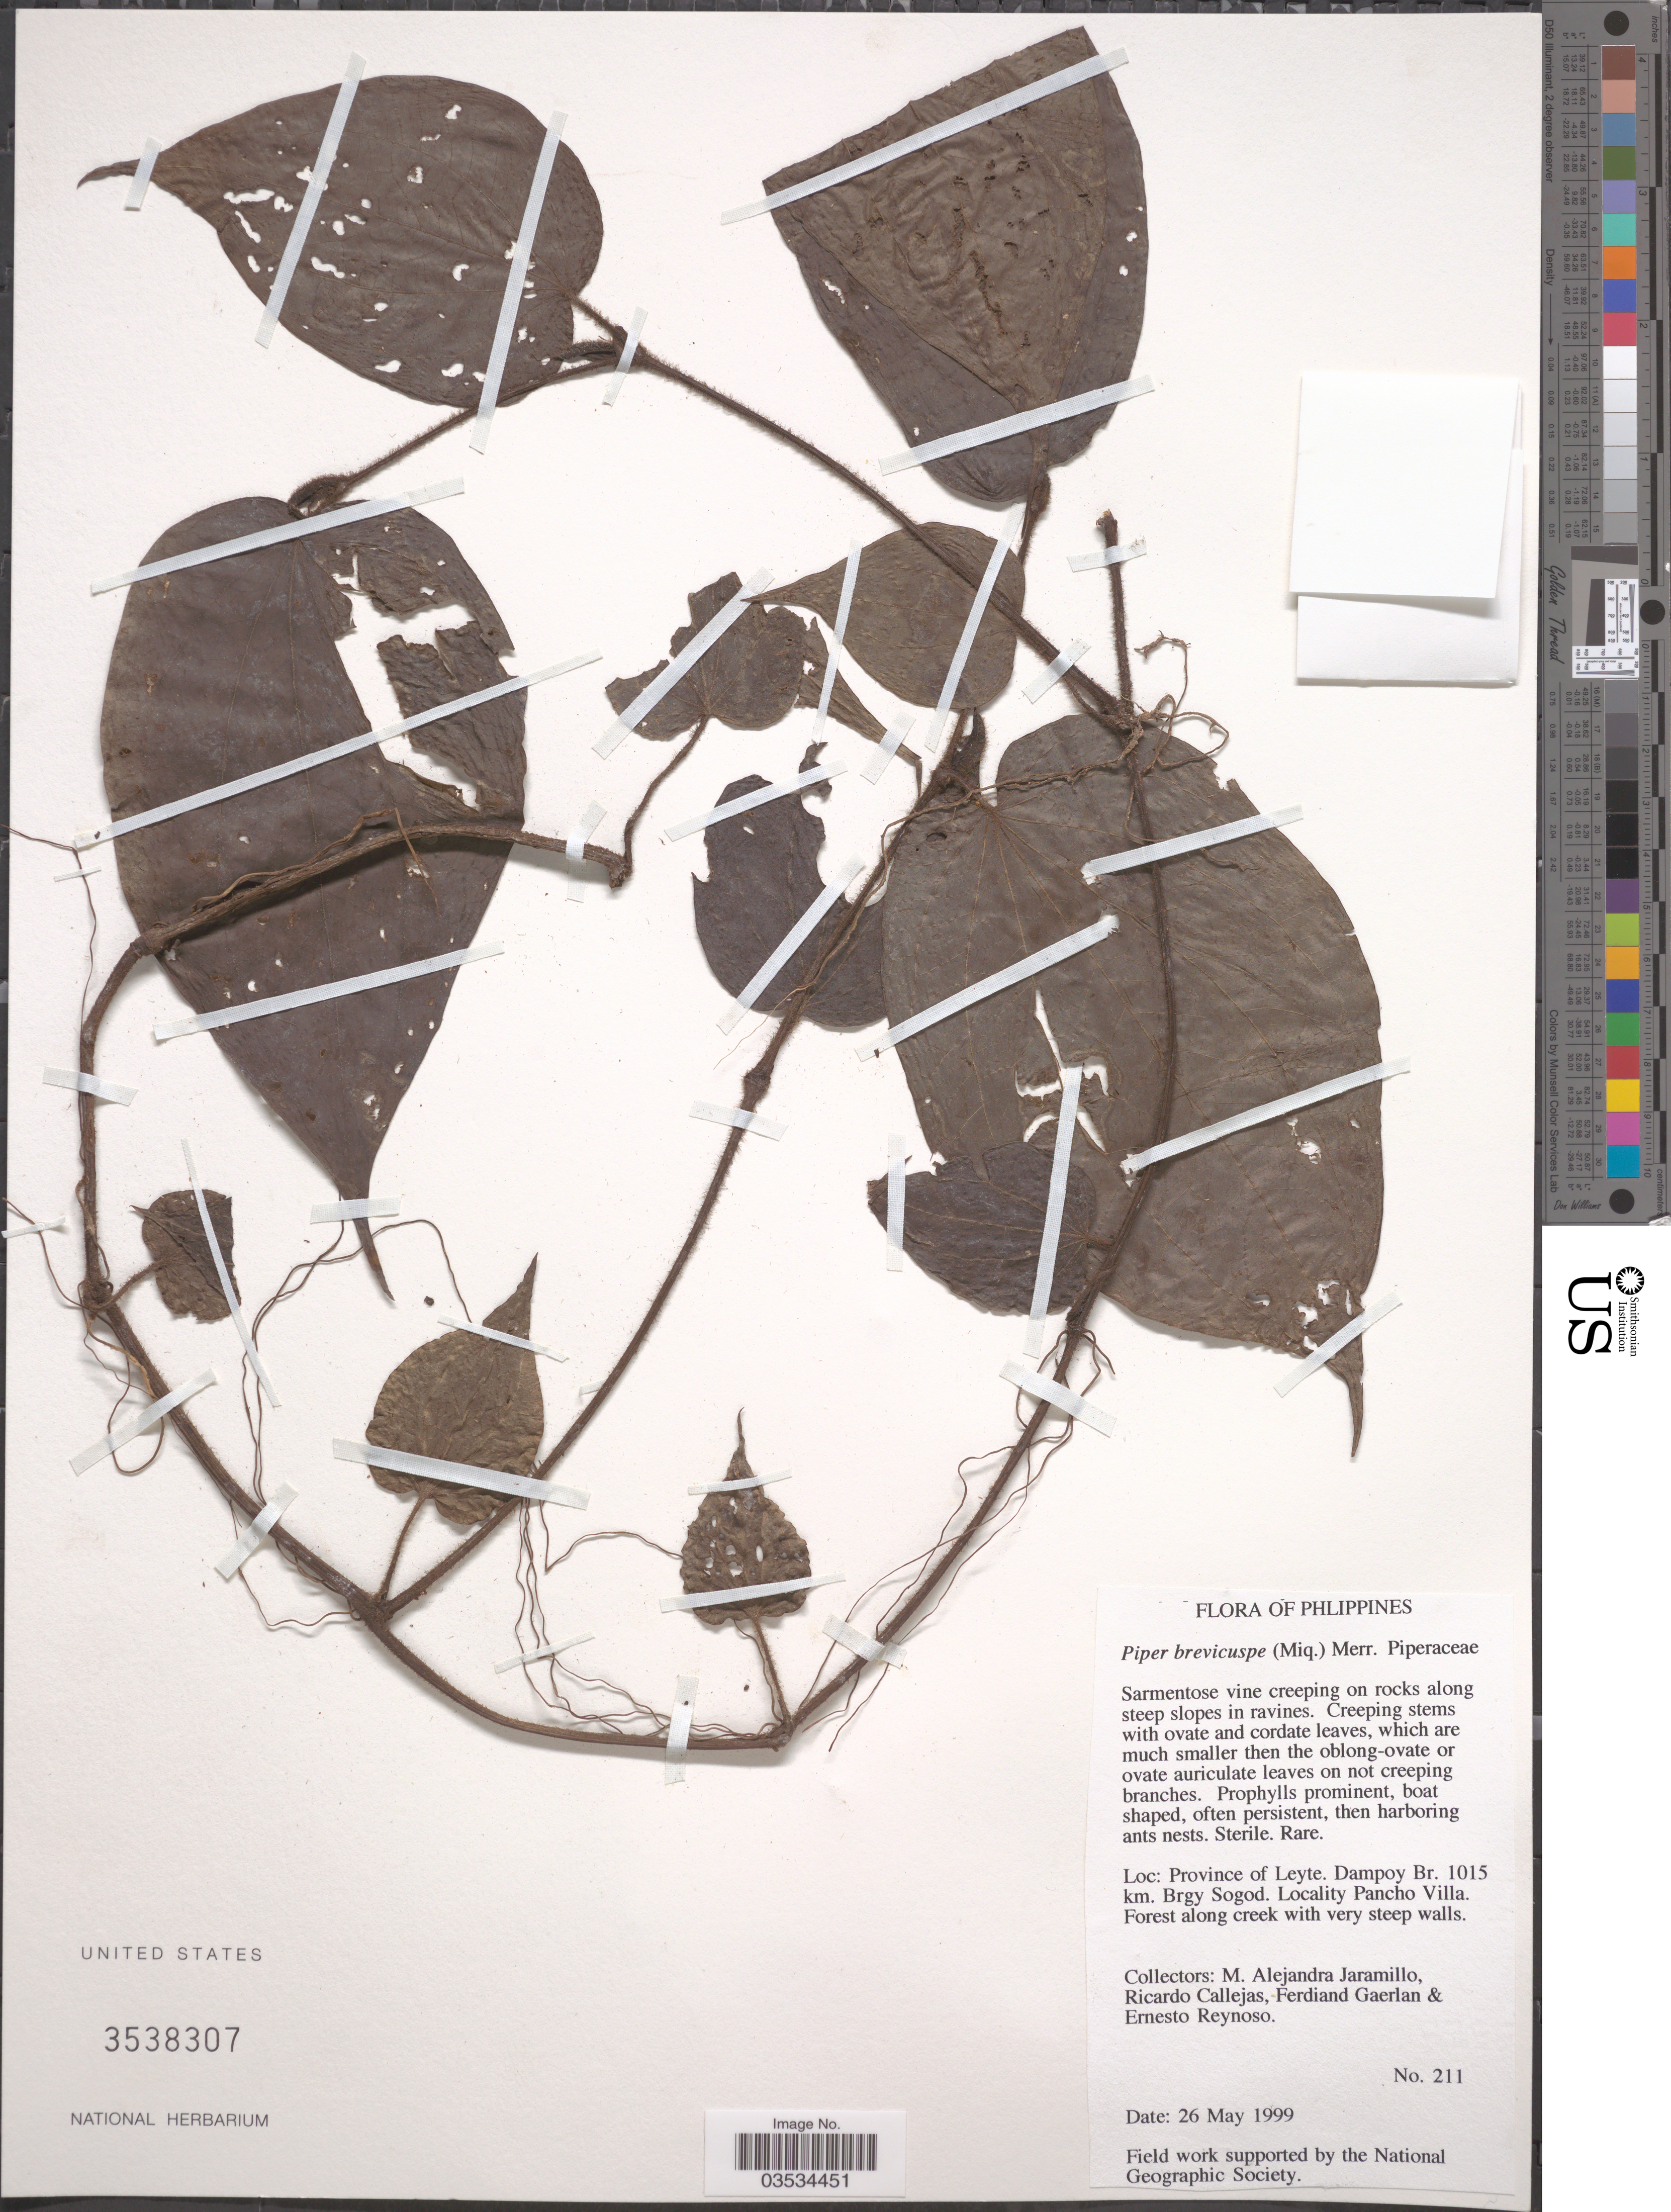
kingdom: Plantae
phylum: Tracheophyta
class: Magnoliopsida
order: Piperales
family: Piperaceae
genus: Piper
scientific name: Piper brevicuspe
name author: Merr.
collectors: M. A. Jaramillo, R. Callejas, F. Gaerlan & E. Reynoso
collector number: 211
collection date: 1999-05-26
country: Philippines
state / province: Eastern Visayas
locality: Province of Leyte. Dampoy Br. 1015 km. Brgy Sogod. Pancho Villa.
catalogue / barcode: US 3538307